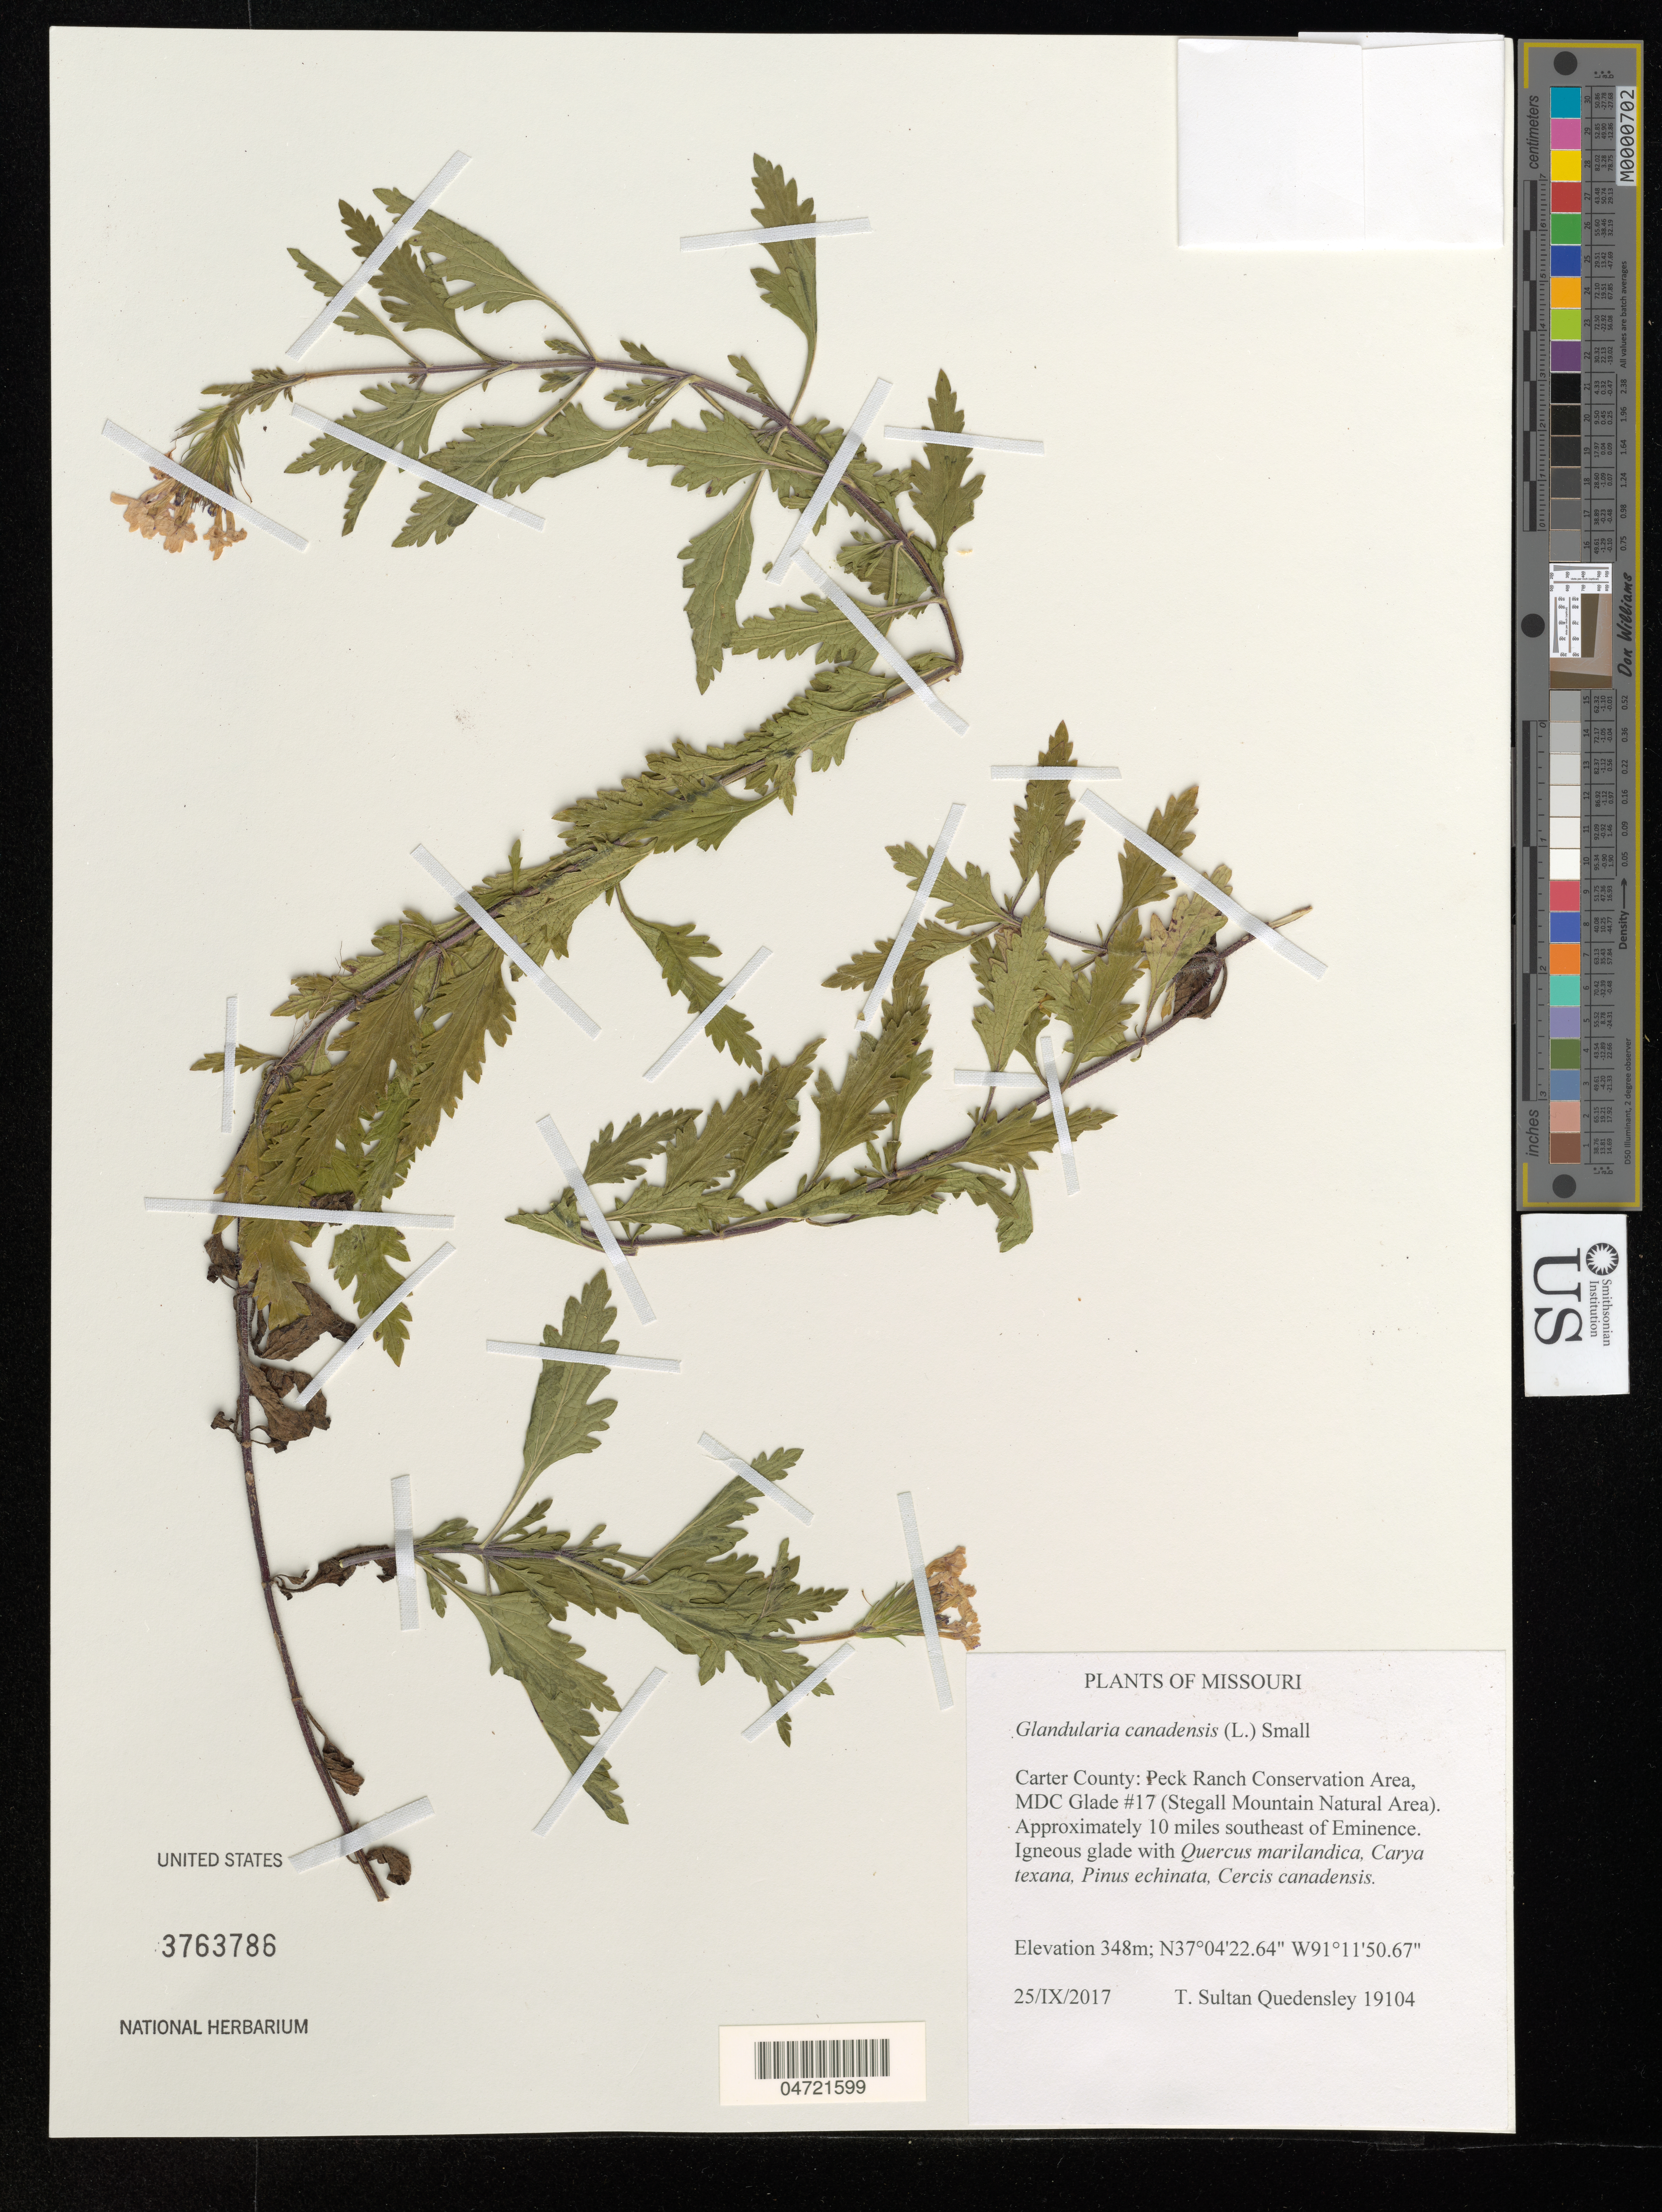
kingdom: Plantae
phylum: Tracheophyta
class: Magnoliopsida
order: Lamiales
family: Verbenaceae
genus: Glandularia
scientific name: Glandularia canadensis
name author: (L.) Small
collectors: T. S. Quedensley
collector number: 19104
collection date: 2017-09-25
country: United States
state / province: Missouri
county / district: Carter County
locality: Peck Ranch Conservation Area, MDC Glade #17. (Stegall Mountain Natural Area). Approx. 10 miles SE of Eminence.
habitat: Igneous glade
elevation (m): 348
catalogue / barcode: US 3763786